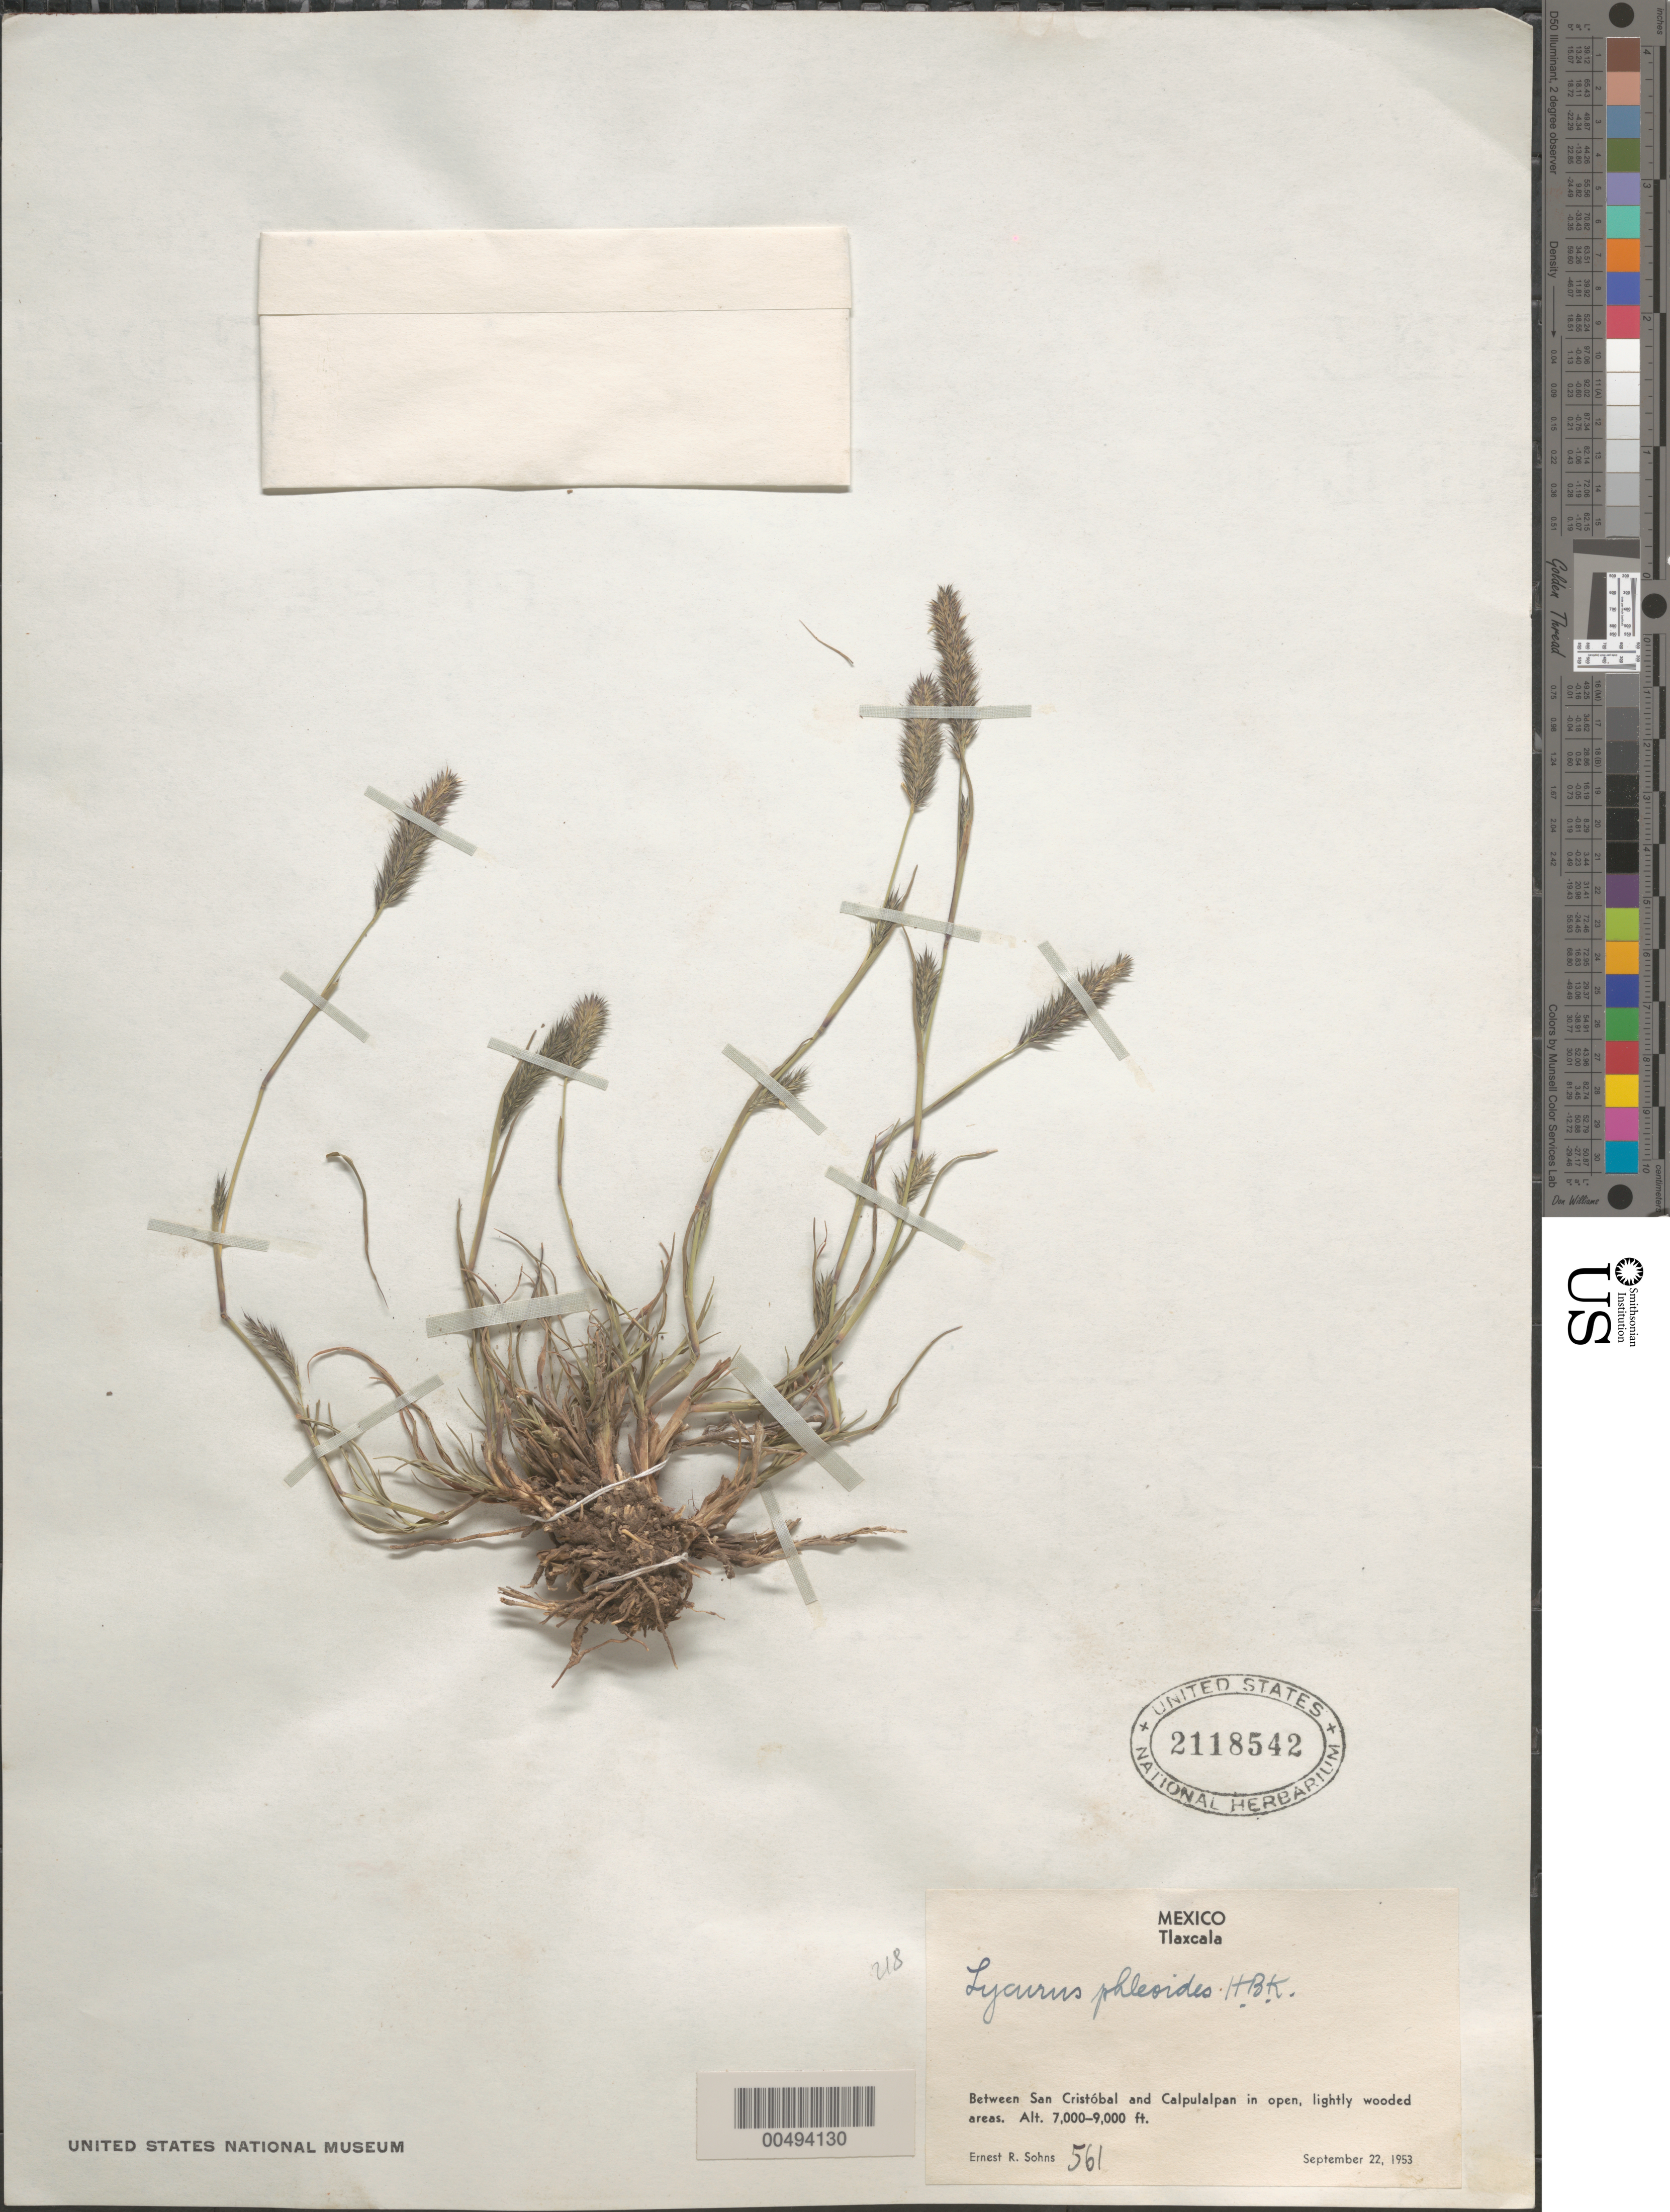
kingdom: Plantae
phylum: Tracheophyta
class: Liliopsida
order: Poales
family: Poaceae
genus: Lycurus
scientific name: Lycurus phleoides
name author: Kunth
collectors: E. R. Sohns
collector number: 561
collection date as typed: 22 Sep 1953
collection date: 1953-09-22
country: Mexico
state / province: Tlaxcala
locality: Between San Crist¢bal & Calpulalpan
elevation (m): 2134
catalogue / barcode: US 2118542